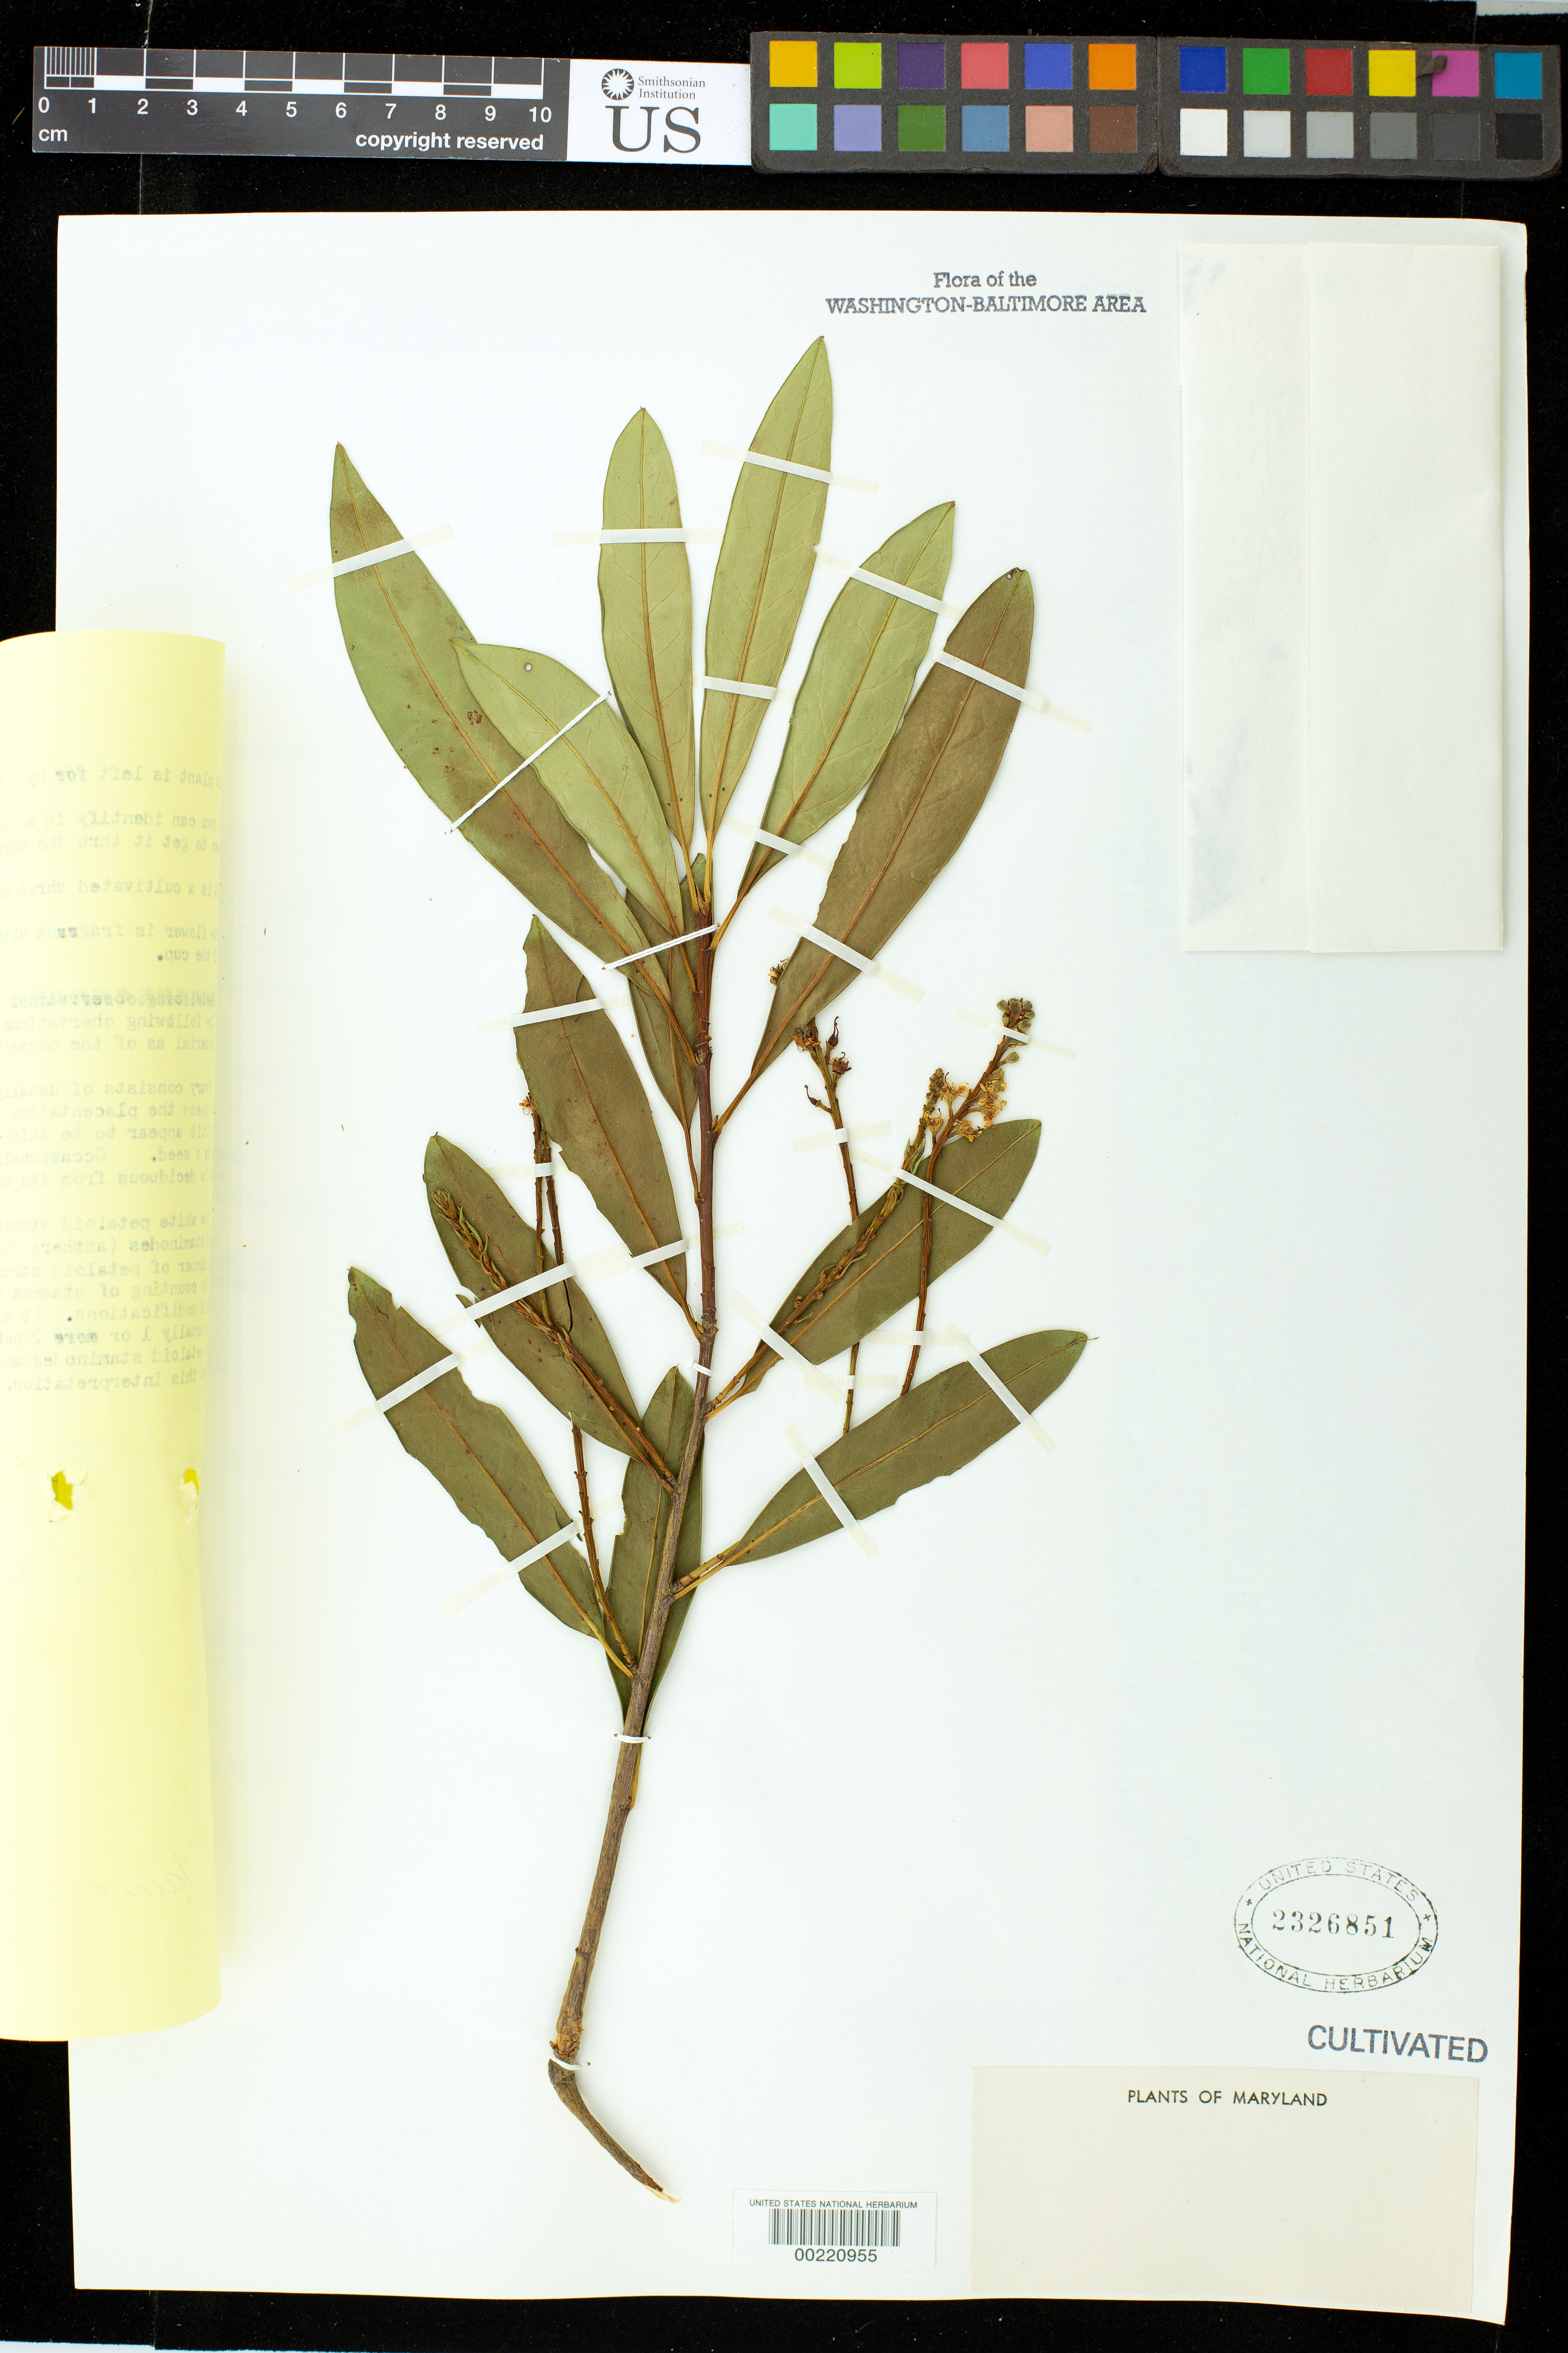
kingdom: Plantae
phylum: Tracheophyta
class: Magnoliopsida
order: Rosales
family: Rosaceae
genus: Prunus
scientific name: Prunus sp.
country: United States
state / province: Maryland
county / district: Montgomery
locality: Bethesda, 5008 Jamestown Rd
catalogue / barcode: US 2326851